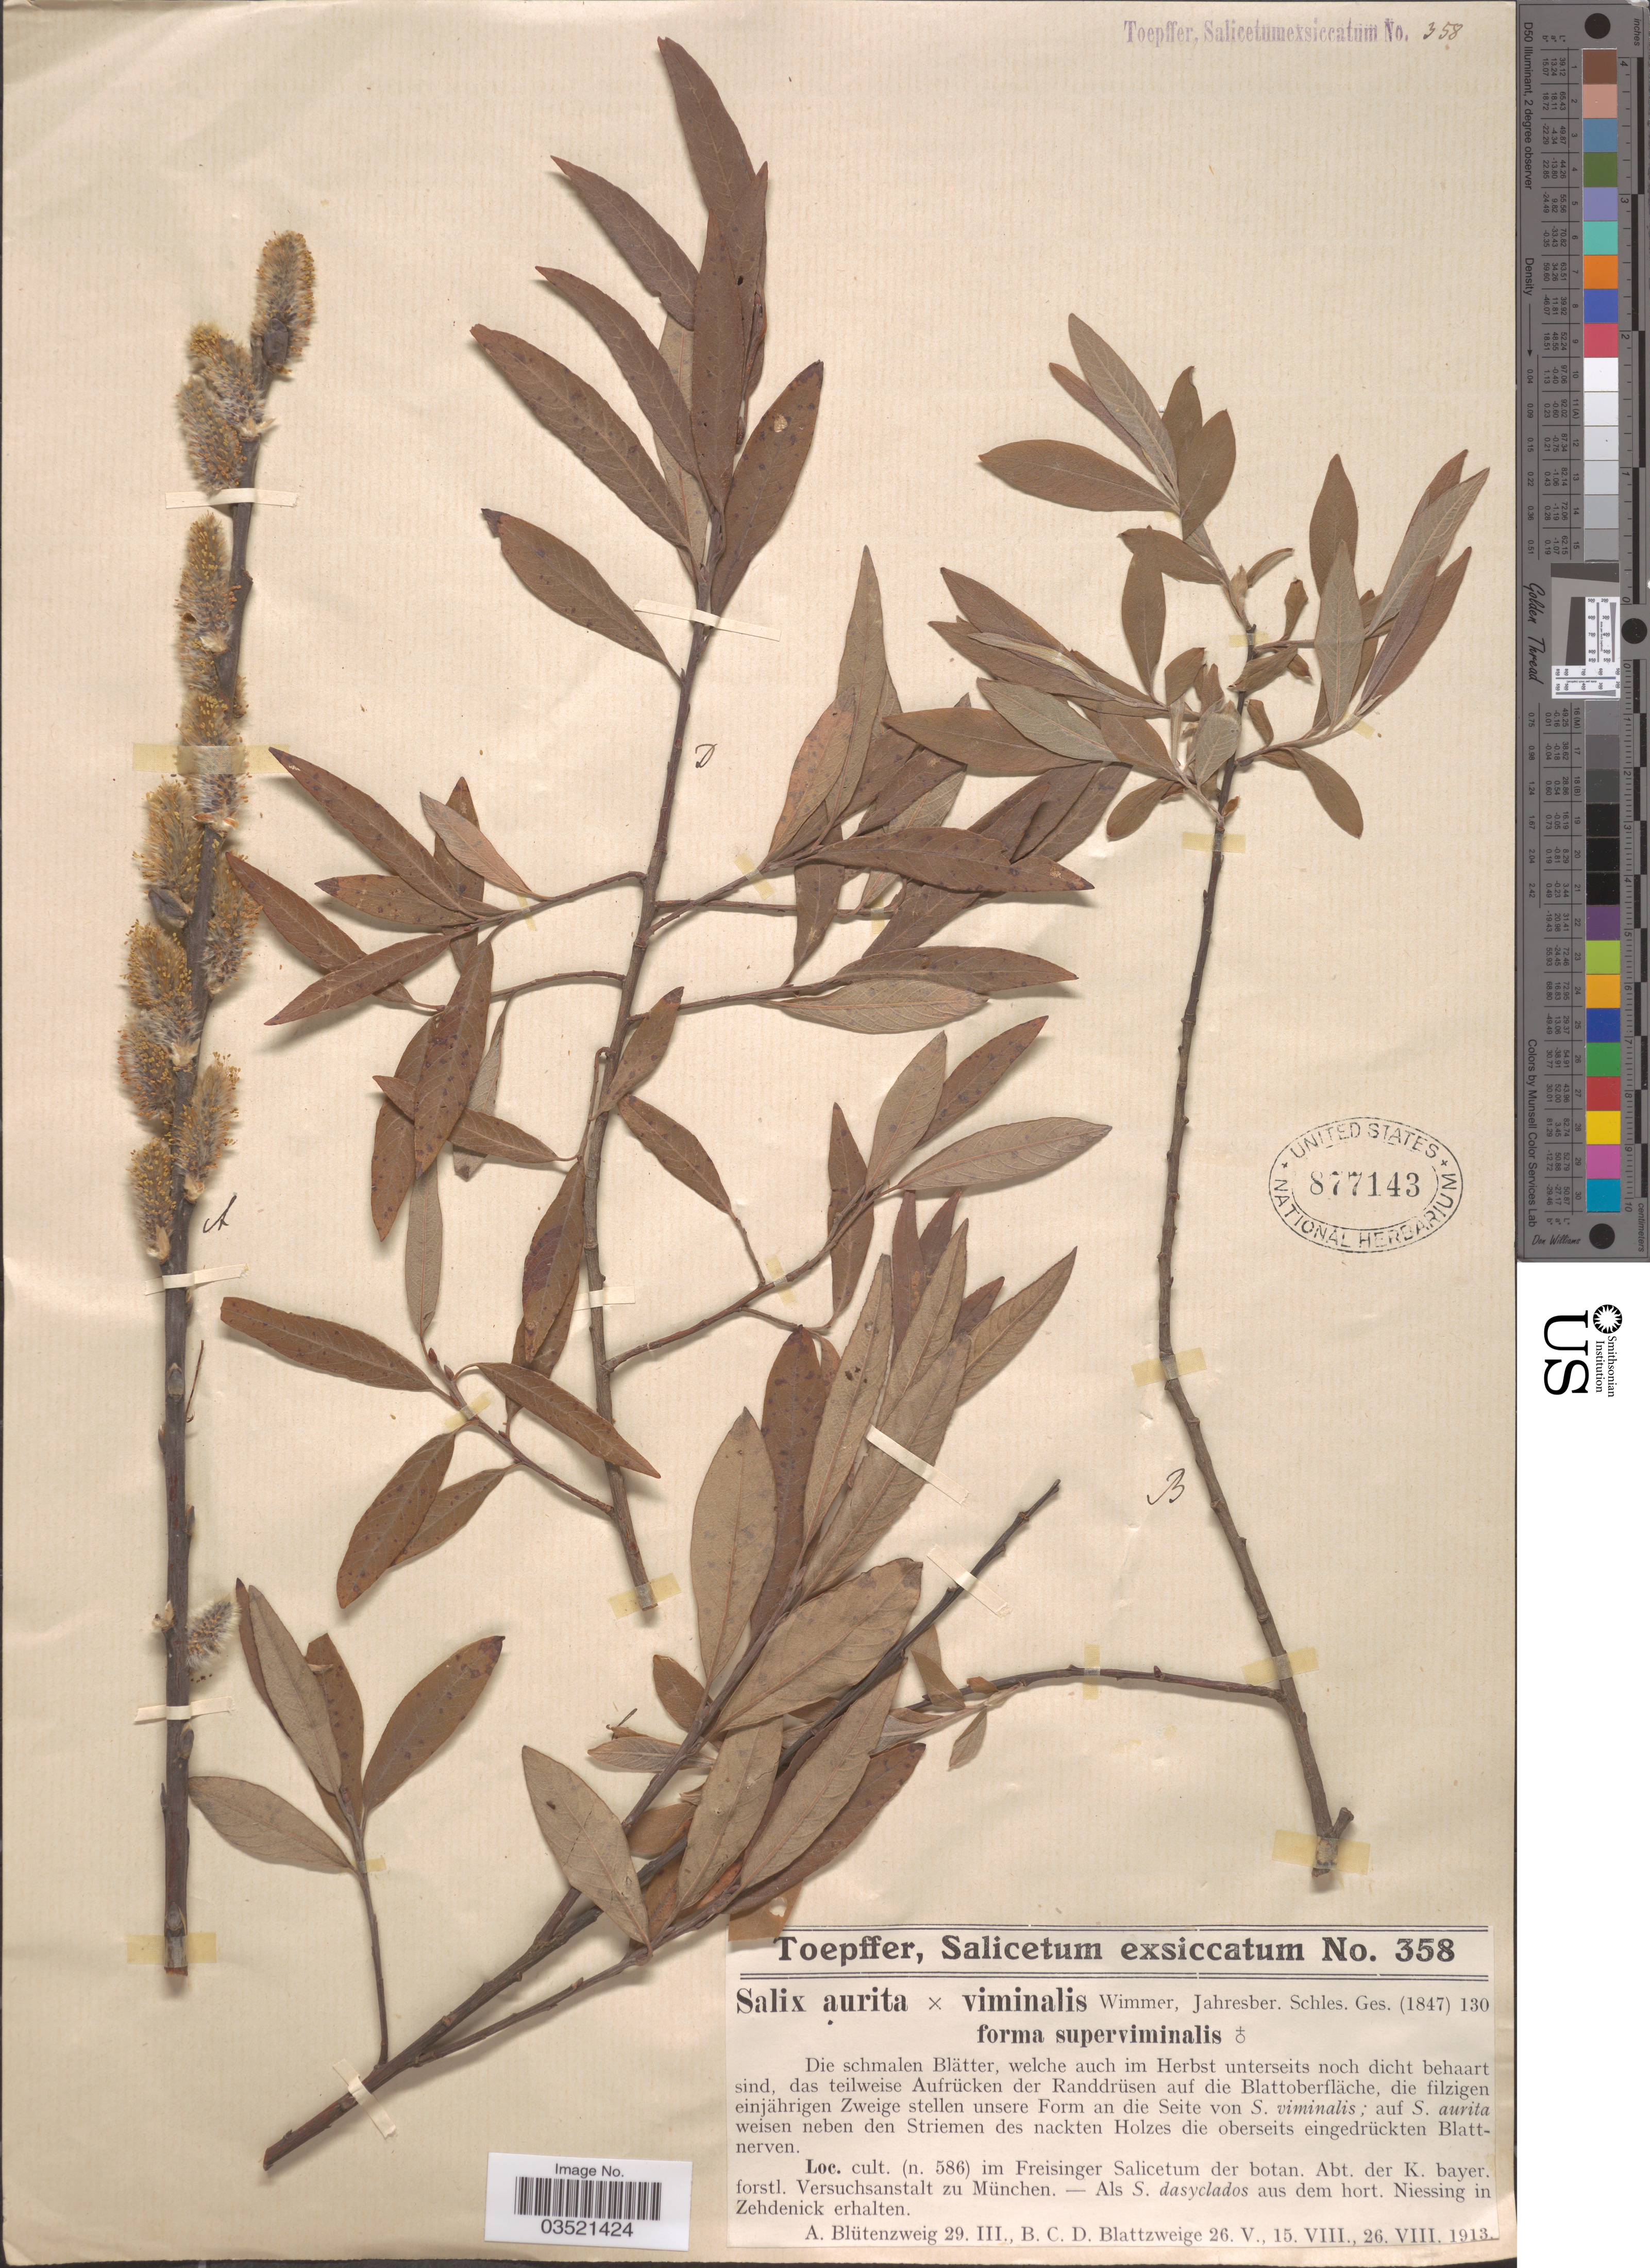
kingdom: Plantae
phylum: Tracheophyta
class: Magnoliopsida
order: Malpighiales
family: Salicaceae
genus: Salix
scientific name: Salix aurita x S. viminalis f. superviminalis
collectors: A. Toepffer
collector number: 358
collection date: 1913-03-29/1913-08-26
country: Germany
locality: Cult. (n. 586) im Freisinger Salicetum der botan. Abt. der K. bayer. forstl. Versuchsanstalt zu München.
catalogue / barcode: US 877143